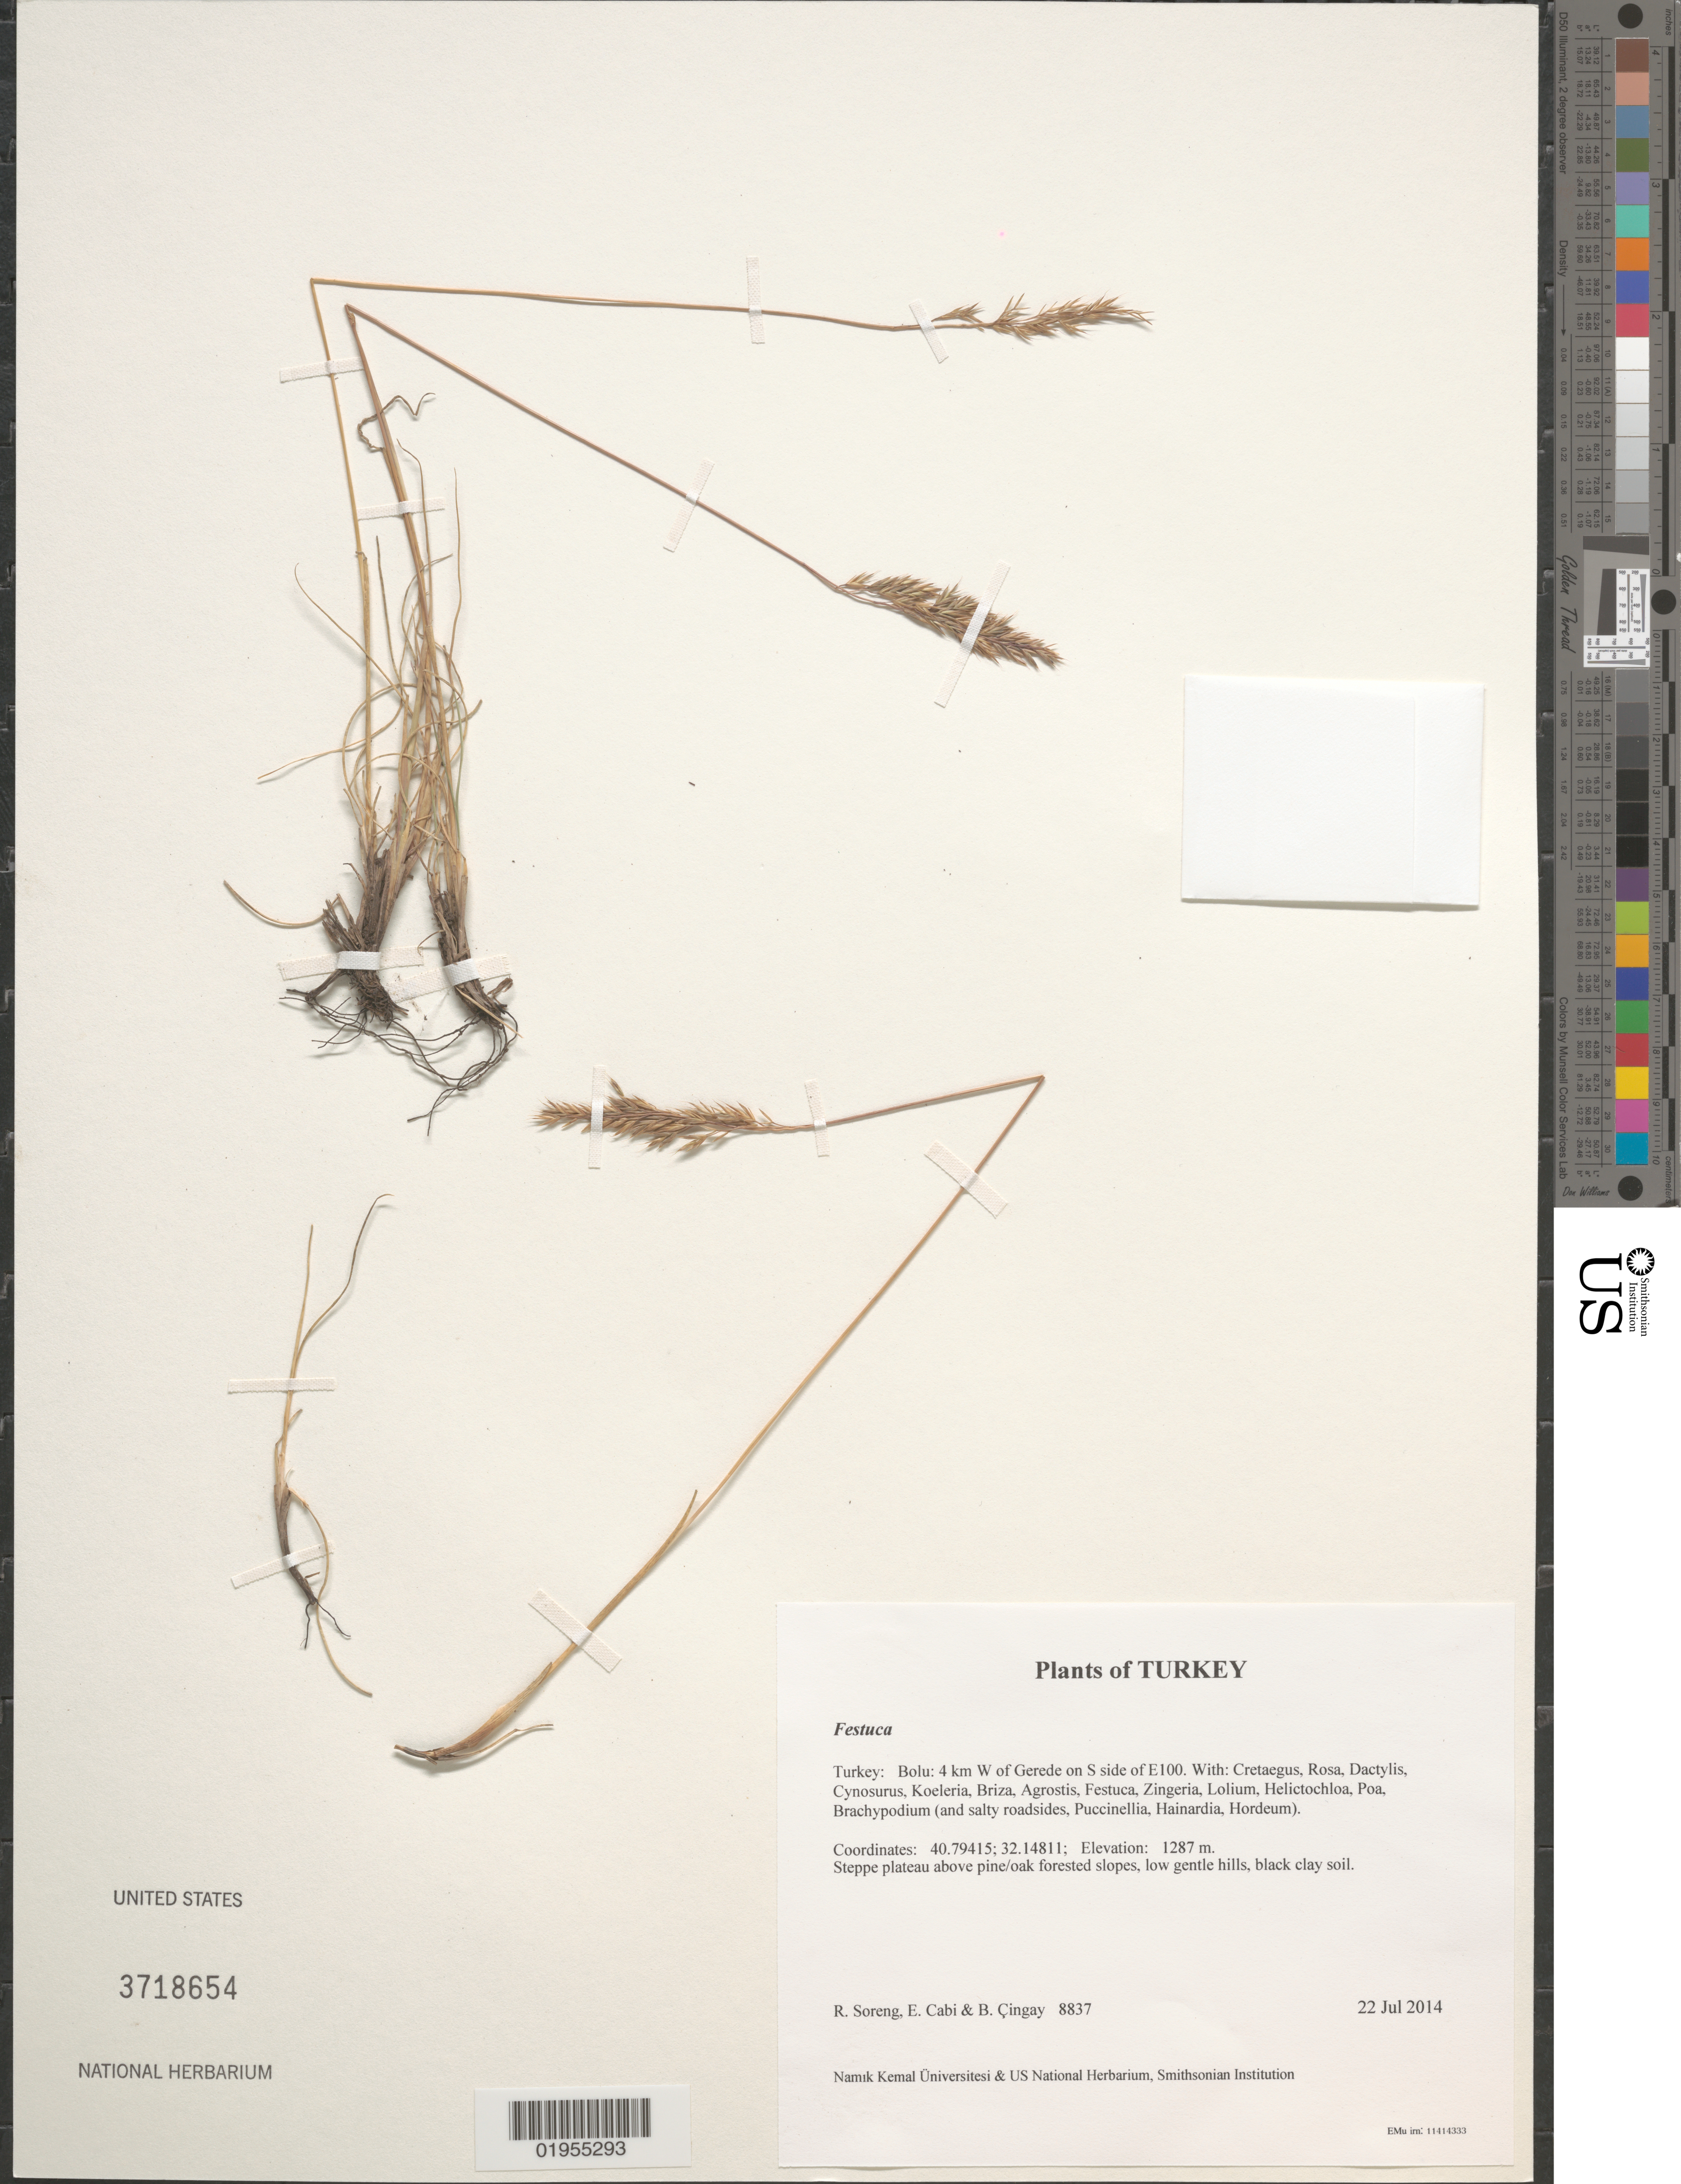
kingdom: Plantae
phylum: Tracheophyta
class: Liliopsida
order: Poales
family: Poaceae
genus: Festuca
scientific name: Festuca sp.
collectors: R. J. Soreng, E. Cabi & B. Çıngay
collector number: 8837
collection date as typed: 22 Jul 2014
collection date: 2014-07-22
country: Turkey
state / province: Bolu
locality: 4 km W of Gerede on S side of E100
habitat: Steppe plateau above pine/oak forested slopes, low gentle hills, black clay soil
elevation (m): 1287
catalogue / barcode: US 3718654